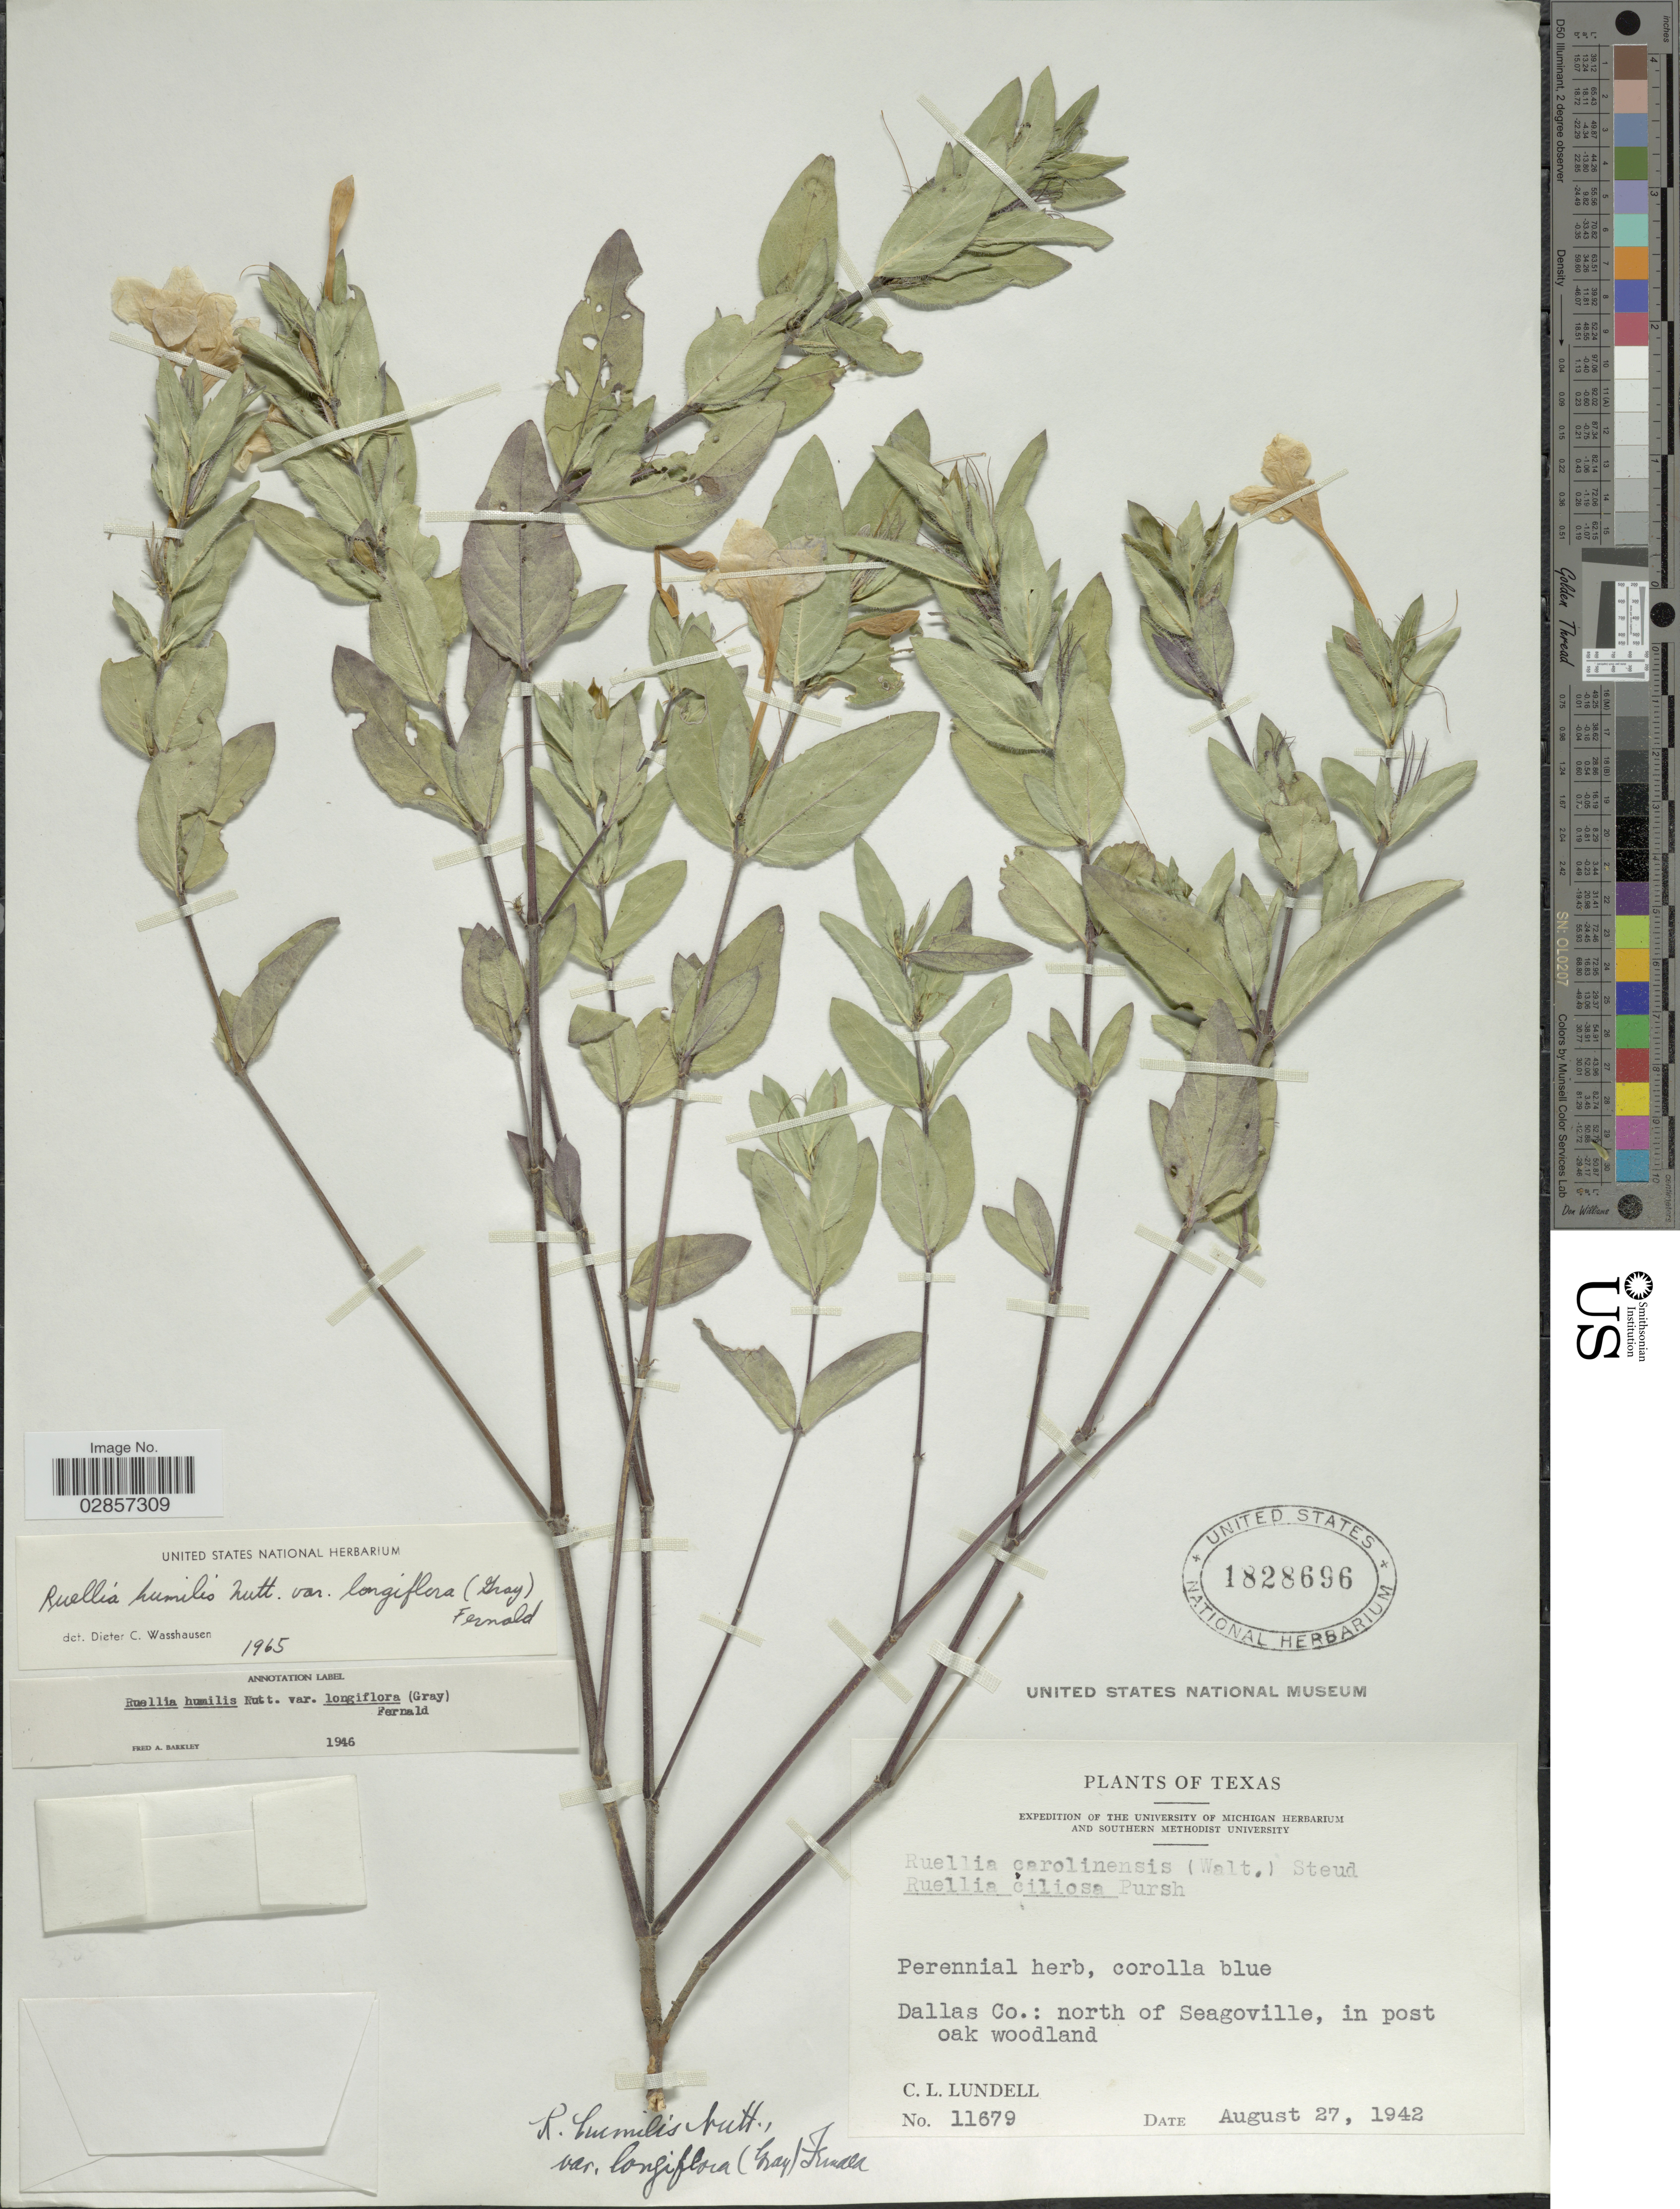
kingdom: Plantae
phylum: Tracheophyta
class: Magnoliopsida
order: Lamiales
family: Acanthaceae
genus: Ruellia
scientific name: Ruellia humilis var. longiflora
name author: (A. Gray) Fernald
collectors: C. L. Lundell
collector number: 11679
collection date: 1942-08-27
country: United States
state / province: Texas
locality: Dallas Co.: north of Seagoville, in post oak woodland.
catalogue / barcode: US 1828696